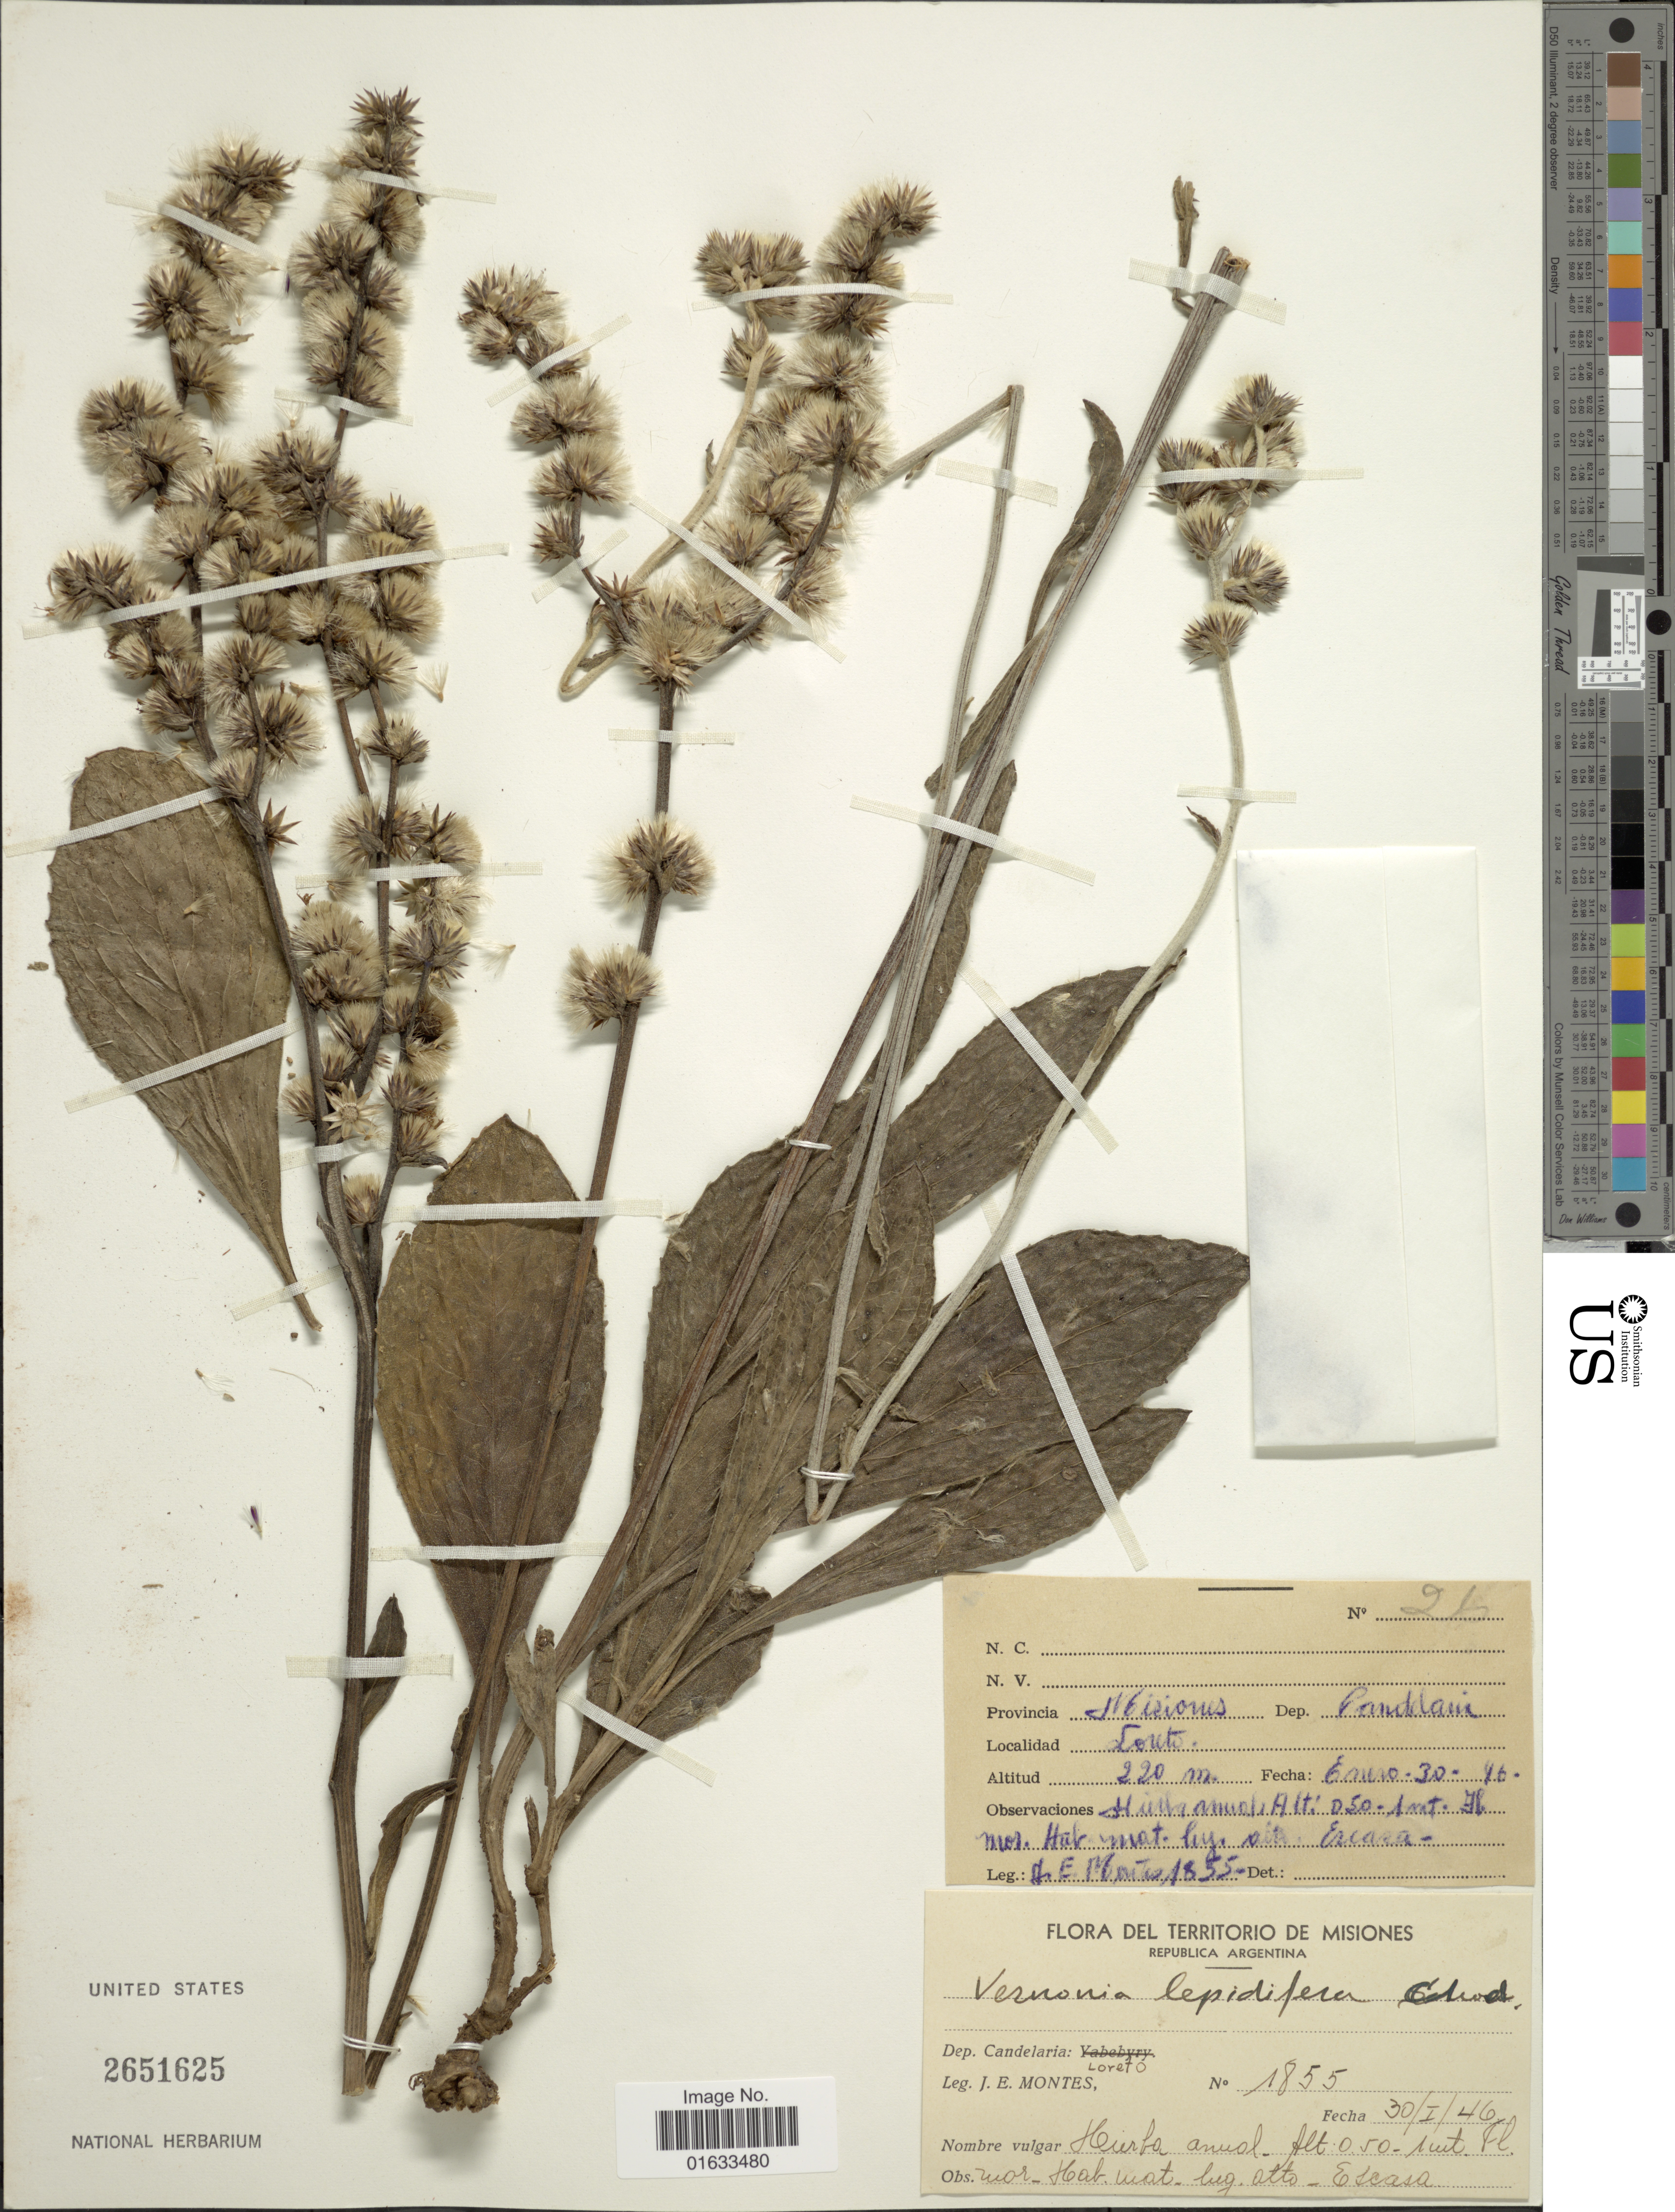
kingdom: Plantae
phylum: Tracheophyta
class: Magnoliopsida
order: Asterales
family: Asteraceae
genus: Chrysolaena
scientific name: Chrysolaena propinqua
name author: (Hieron.) H. Rob.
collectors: J. E. Montes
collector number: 1855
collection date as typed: Transcribed d/m/y: 30/1/46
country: Argentina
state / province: Misiones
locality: Territorio de Misiones, Republica Argentina, Dep. Candelaria, Loreto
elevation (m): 220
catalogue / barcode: US 2651625